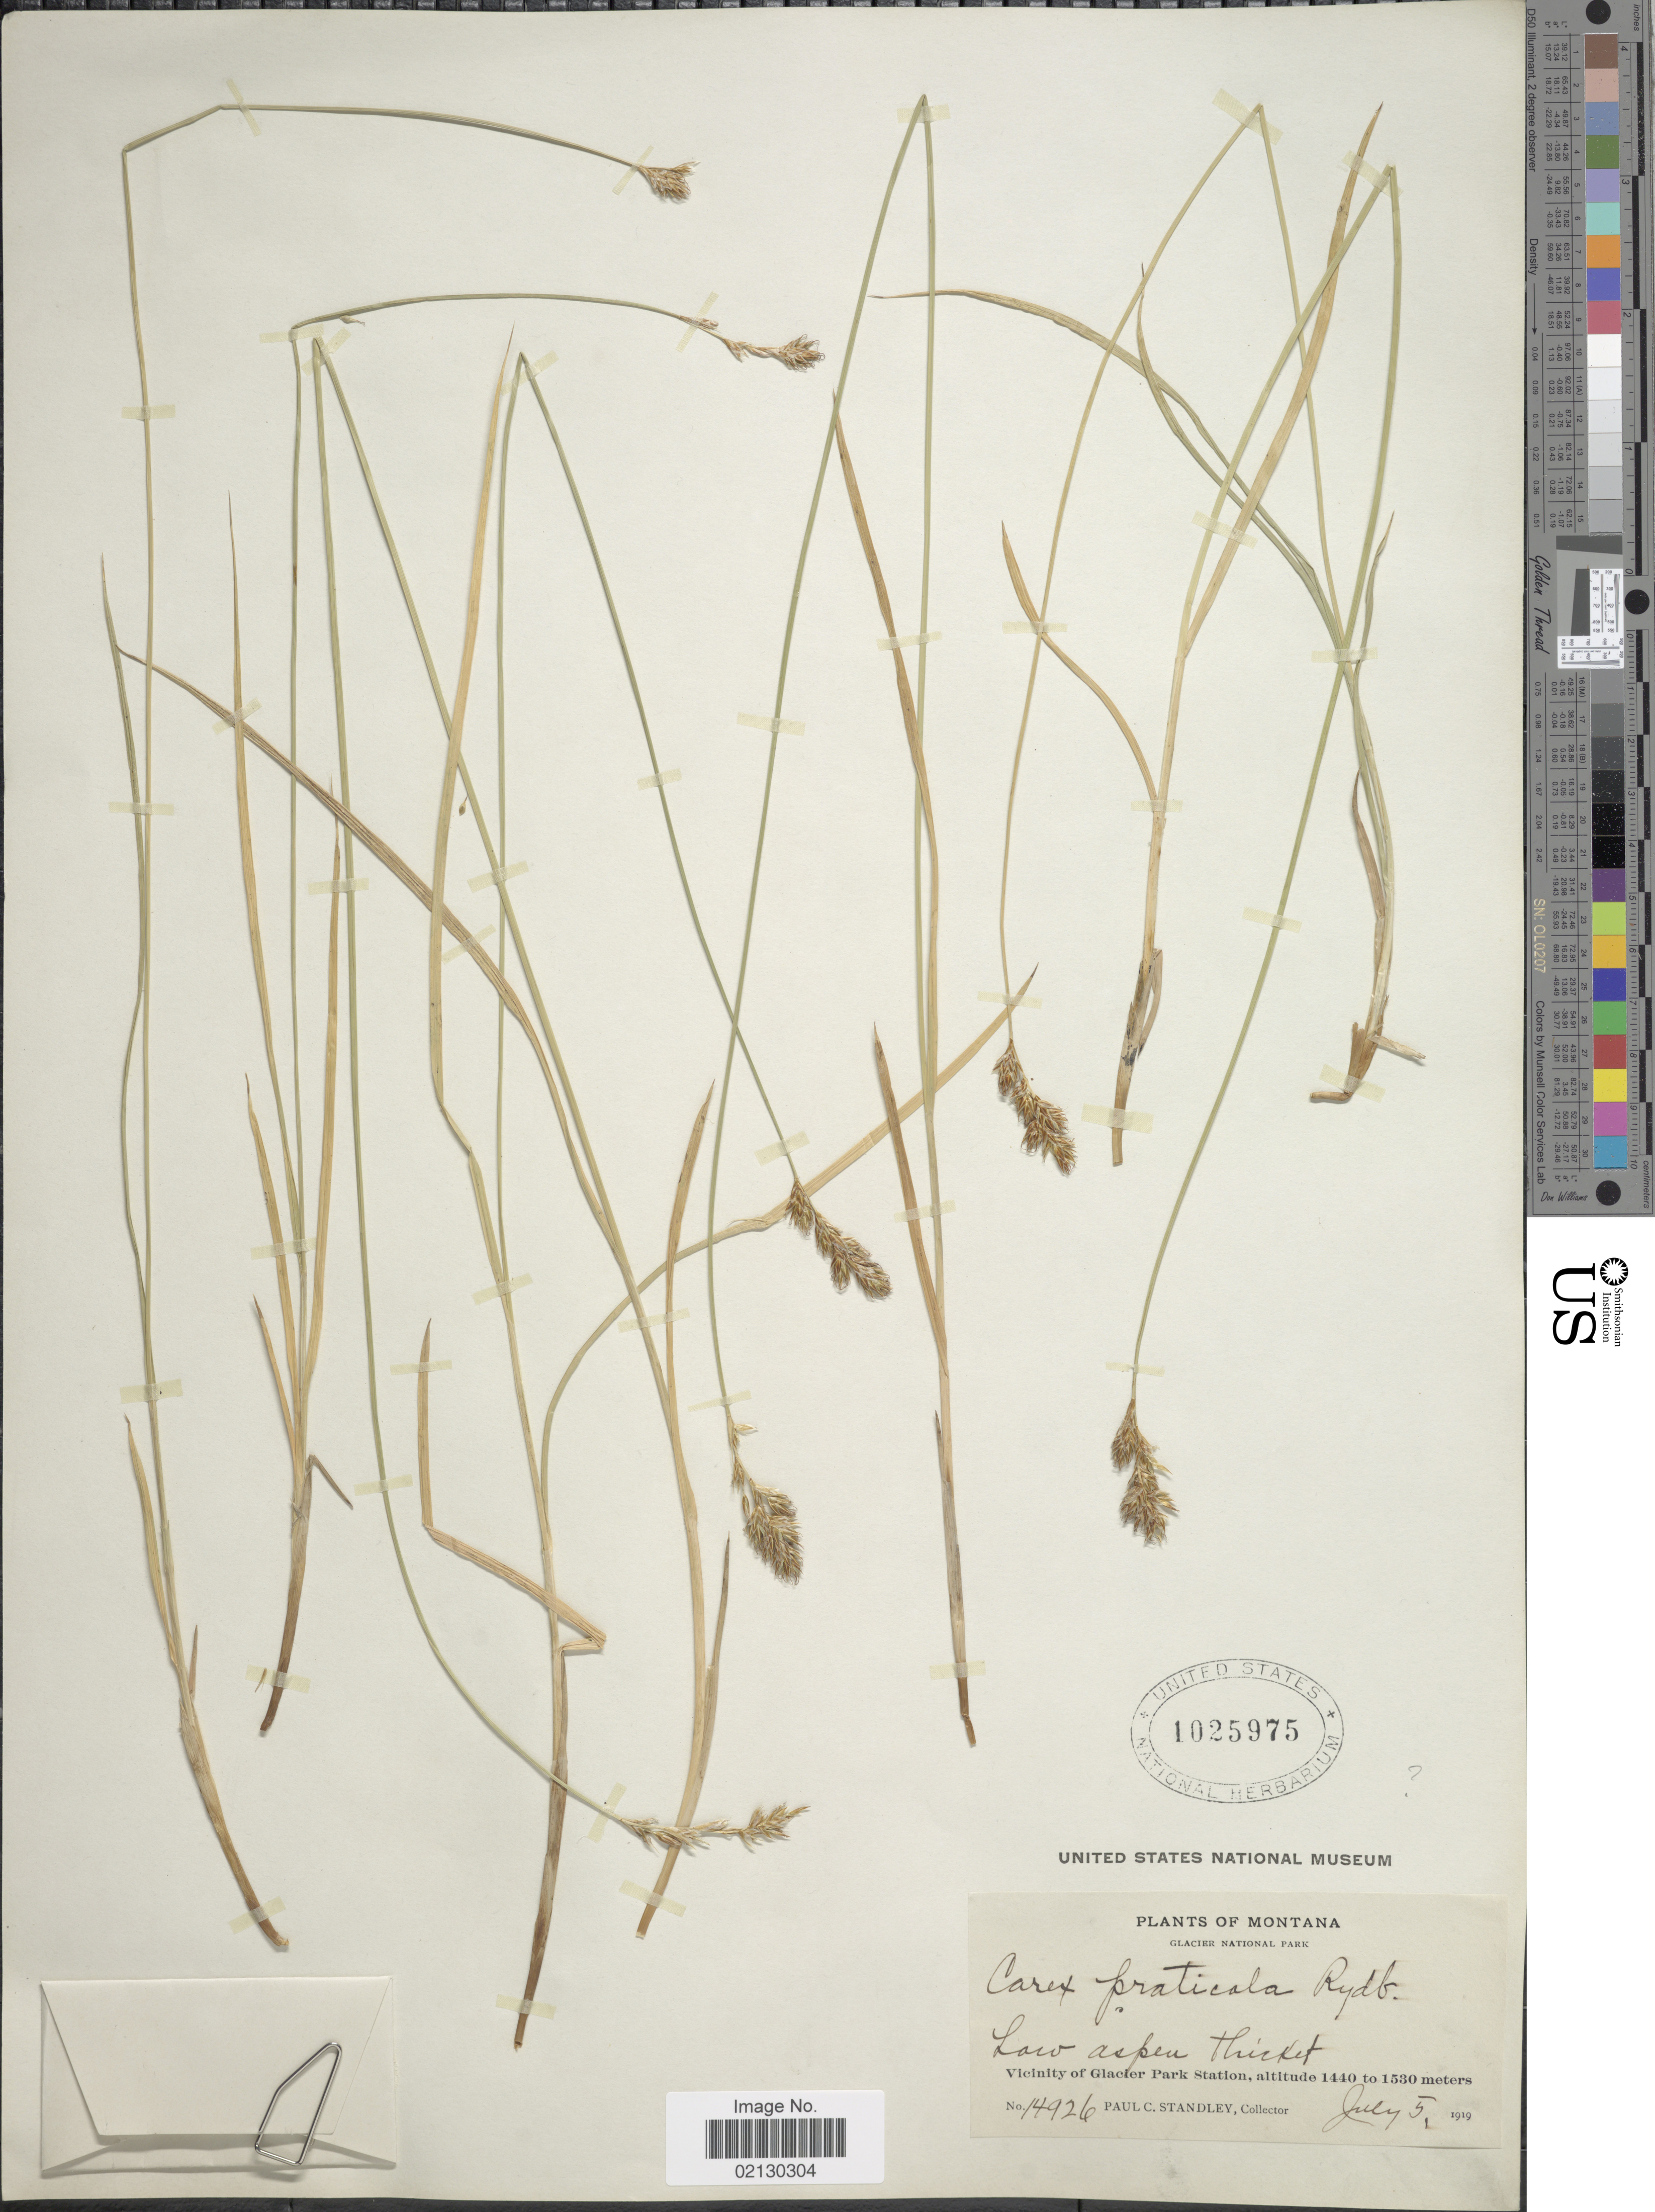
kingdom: Plantae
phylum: Tracheophyta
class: Liliopsida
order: Poales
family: Cyperaceae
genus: Carex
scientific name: Carex praticola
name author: Rydb.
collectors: P. C. Standley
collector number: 14926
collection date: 1919-07-05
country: United States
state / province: Montana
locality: Glacier National Park, Low Aspen thicket. Vicinity of Glacier Park Station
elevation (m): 1440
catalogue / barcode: US 1025975